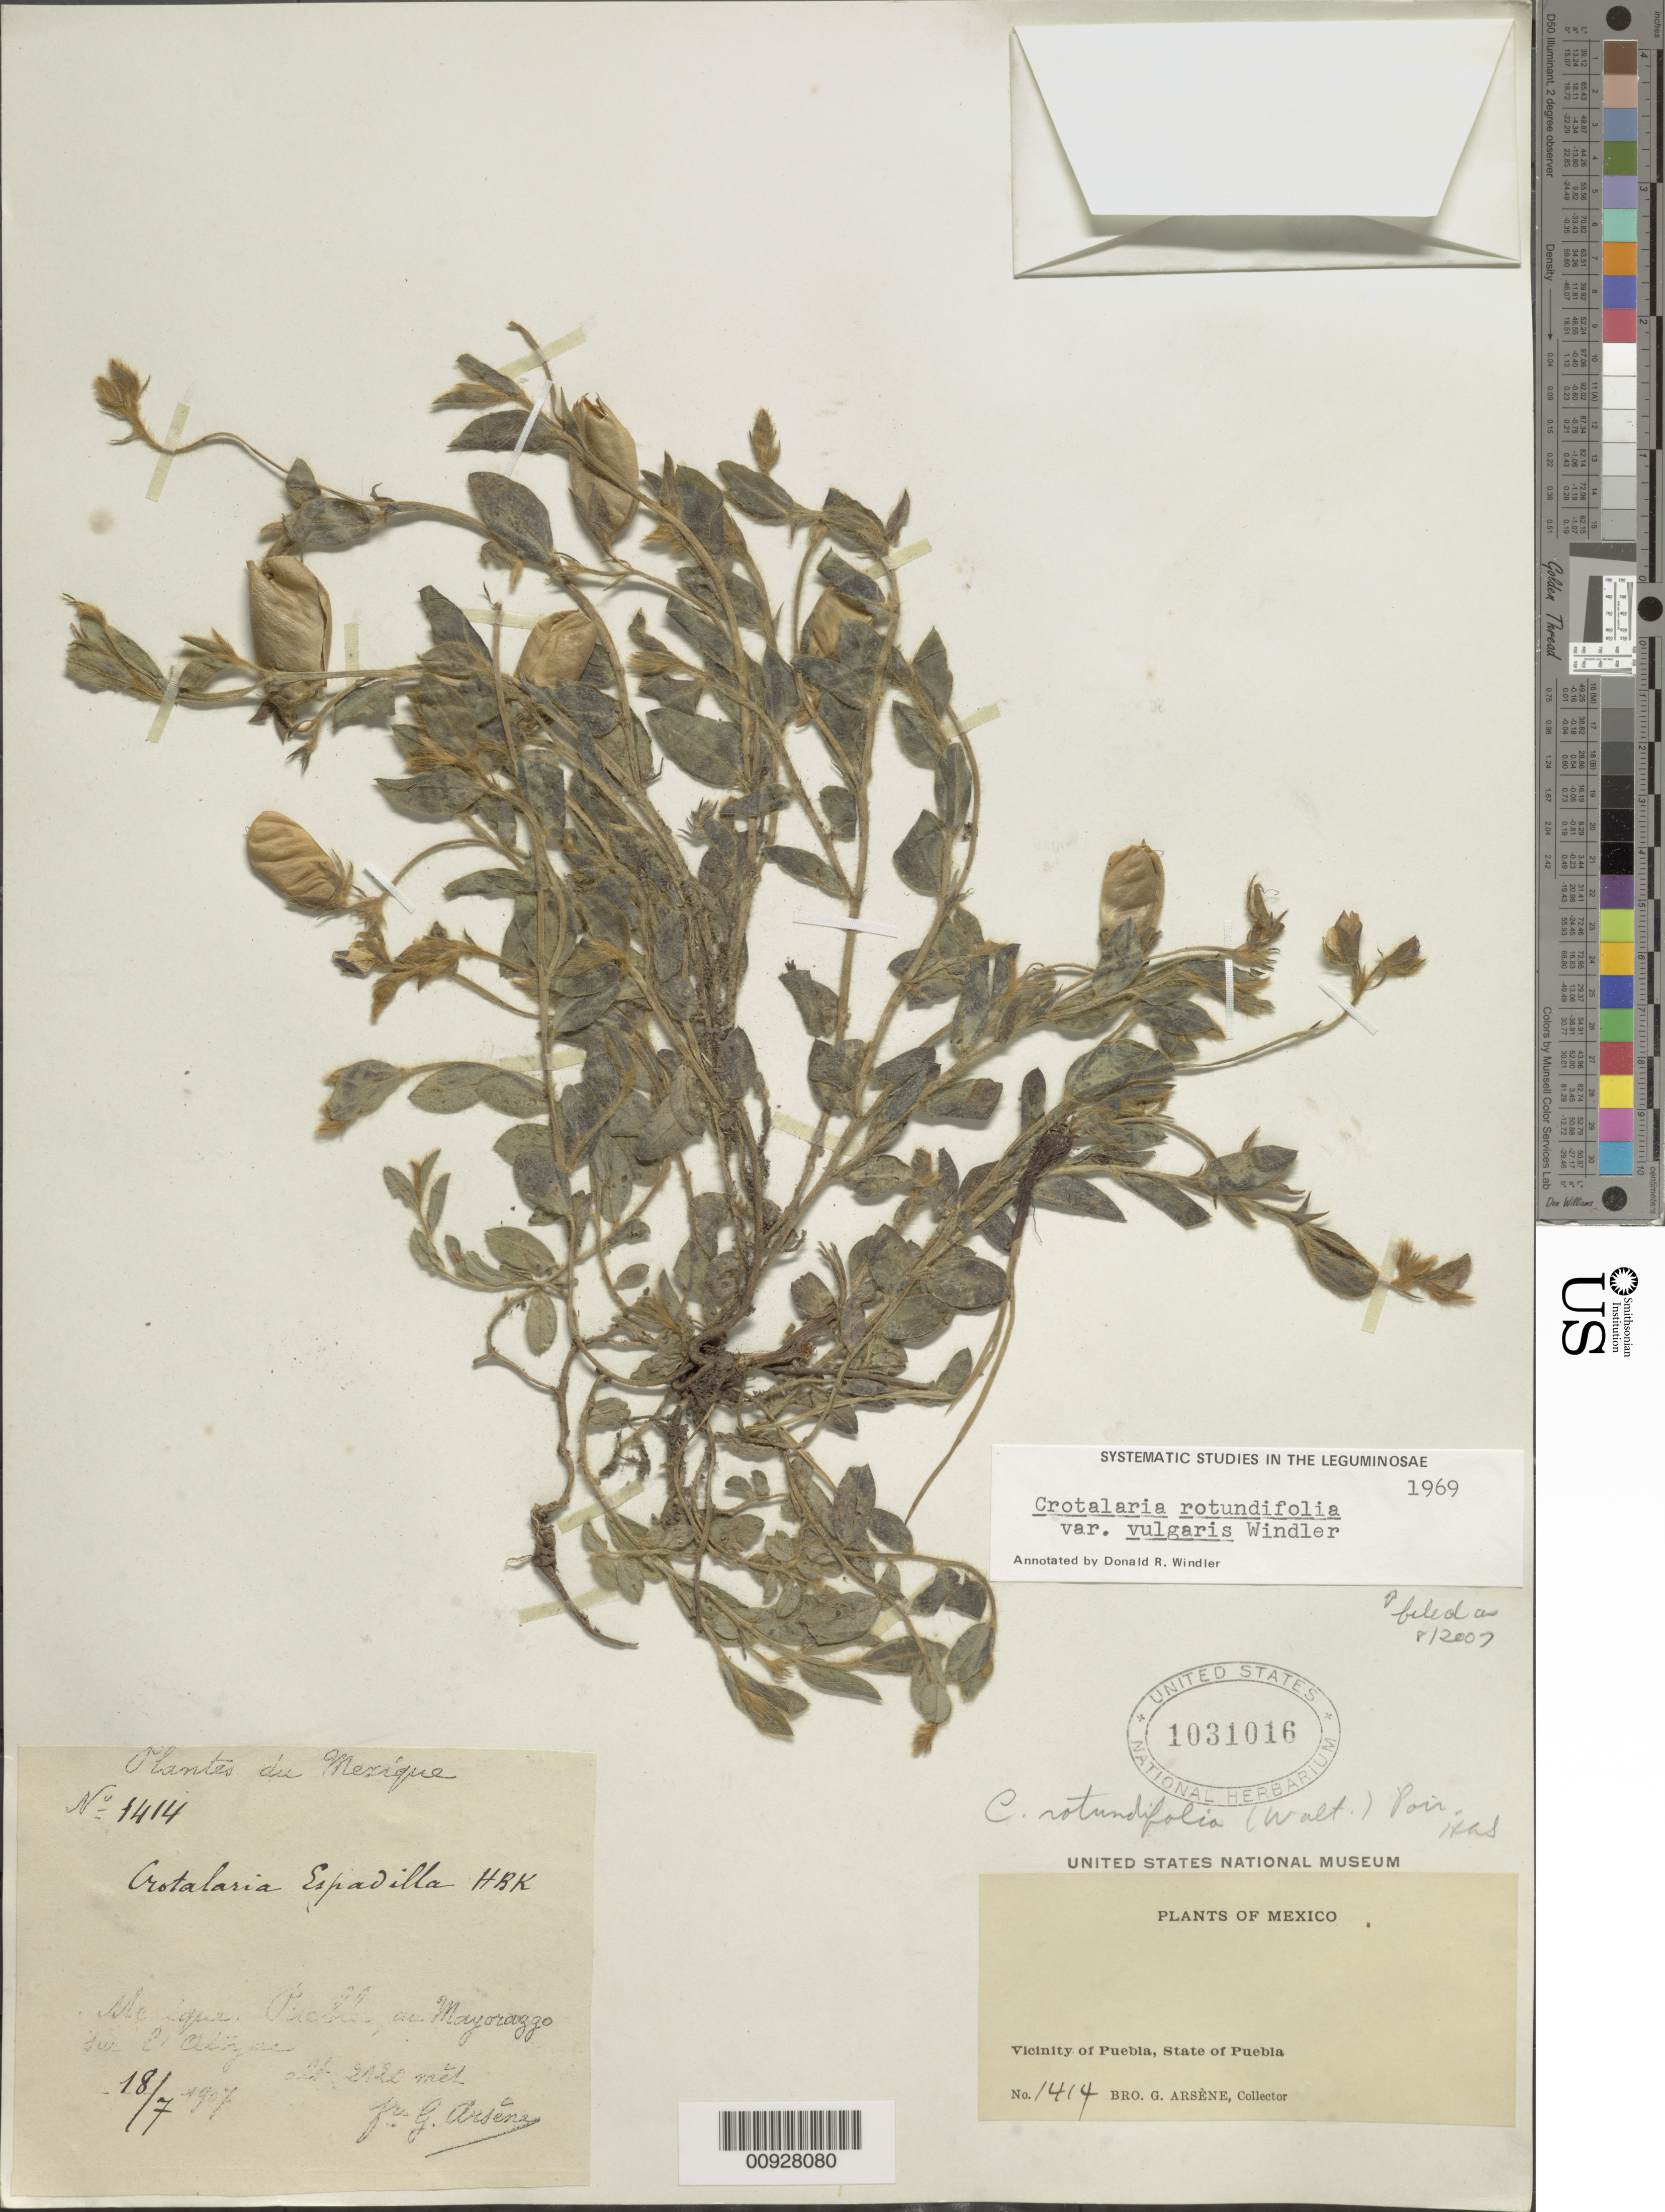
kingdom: Plantae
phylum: Tracheophyta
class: Magnoliopsida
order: Fabales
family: Fabaceae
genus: Crotalaria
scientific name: Crotalaria rotundifolia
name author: Walter ex J.F. Gmel.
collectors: Bro. G. Arsène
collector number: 1414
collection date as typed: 18 Jul 1907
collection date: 1907-07-18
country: Mexico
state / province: Puebla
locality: Au Mayorazgo sur l'Atoyac. Vicinity of Puebla, State of Puebla.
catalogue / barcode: US 1031016